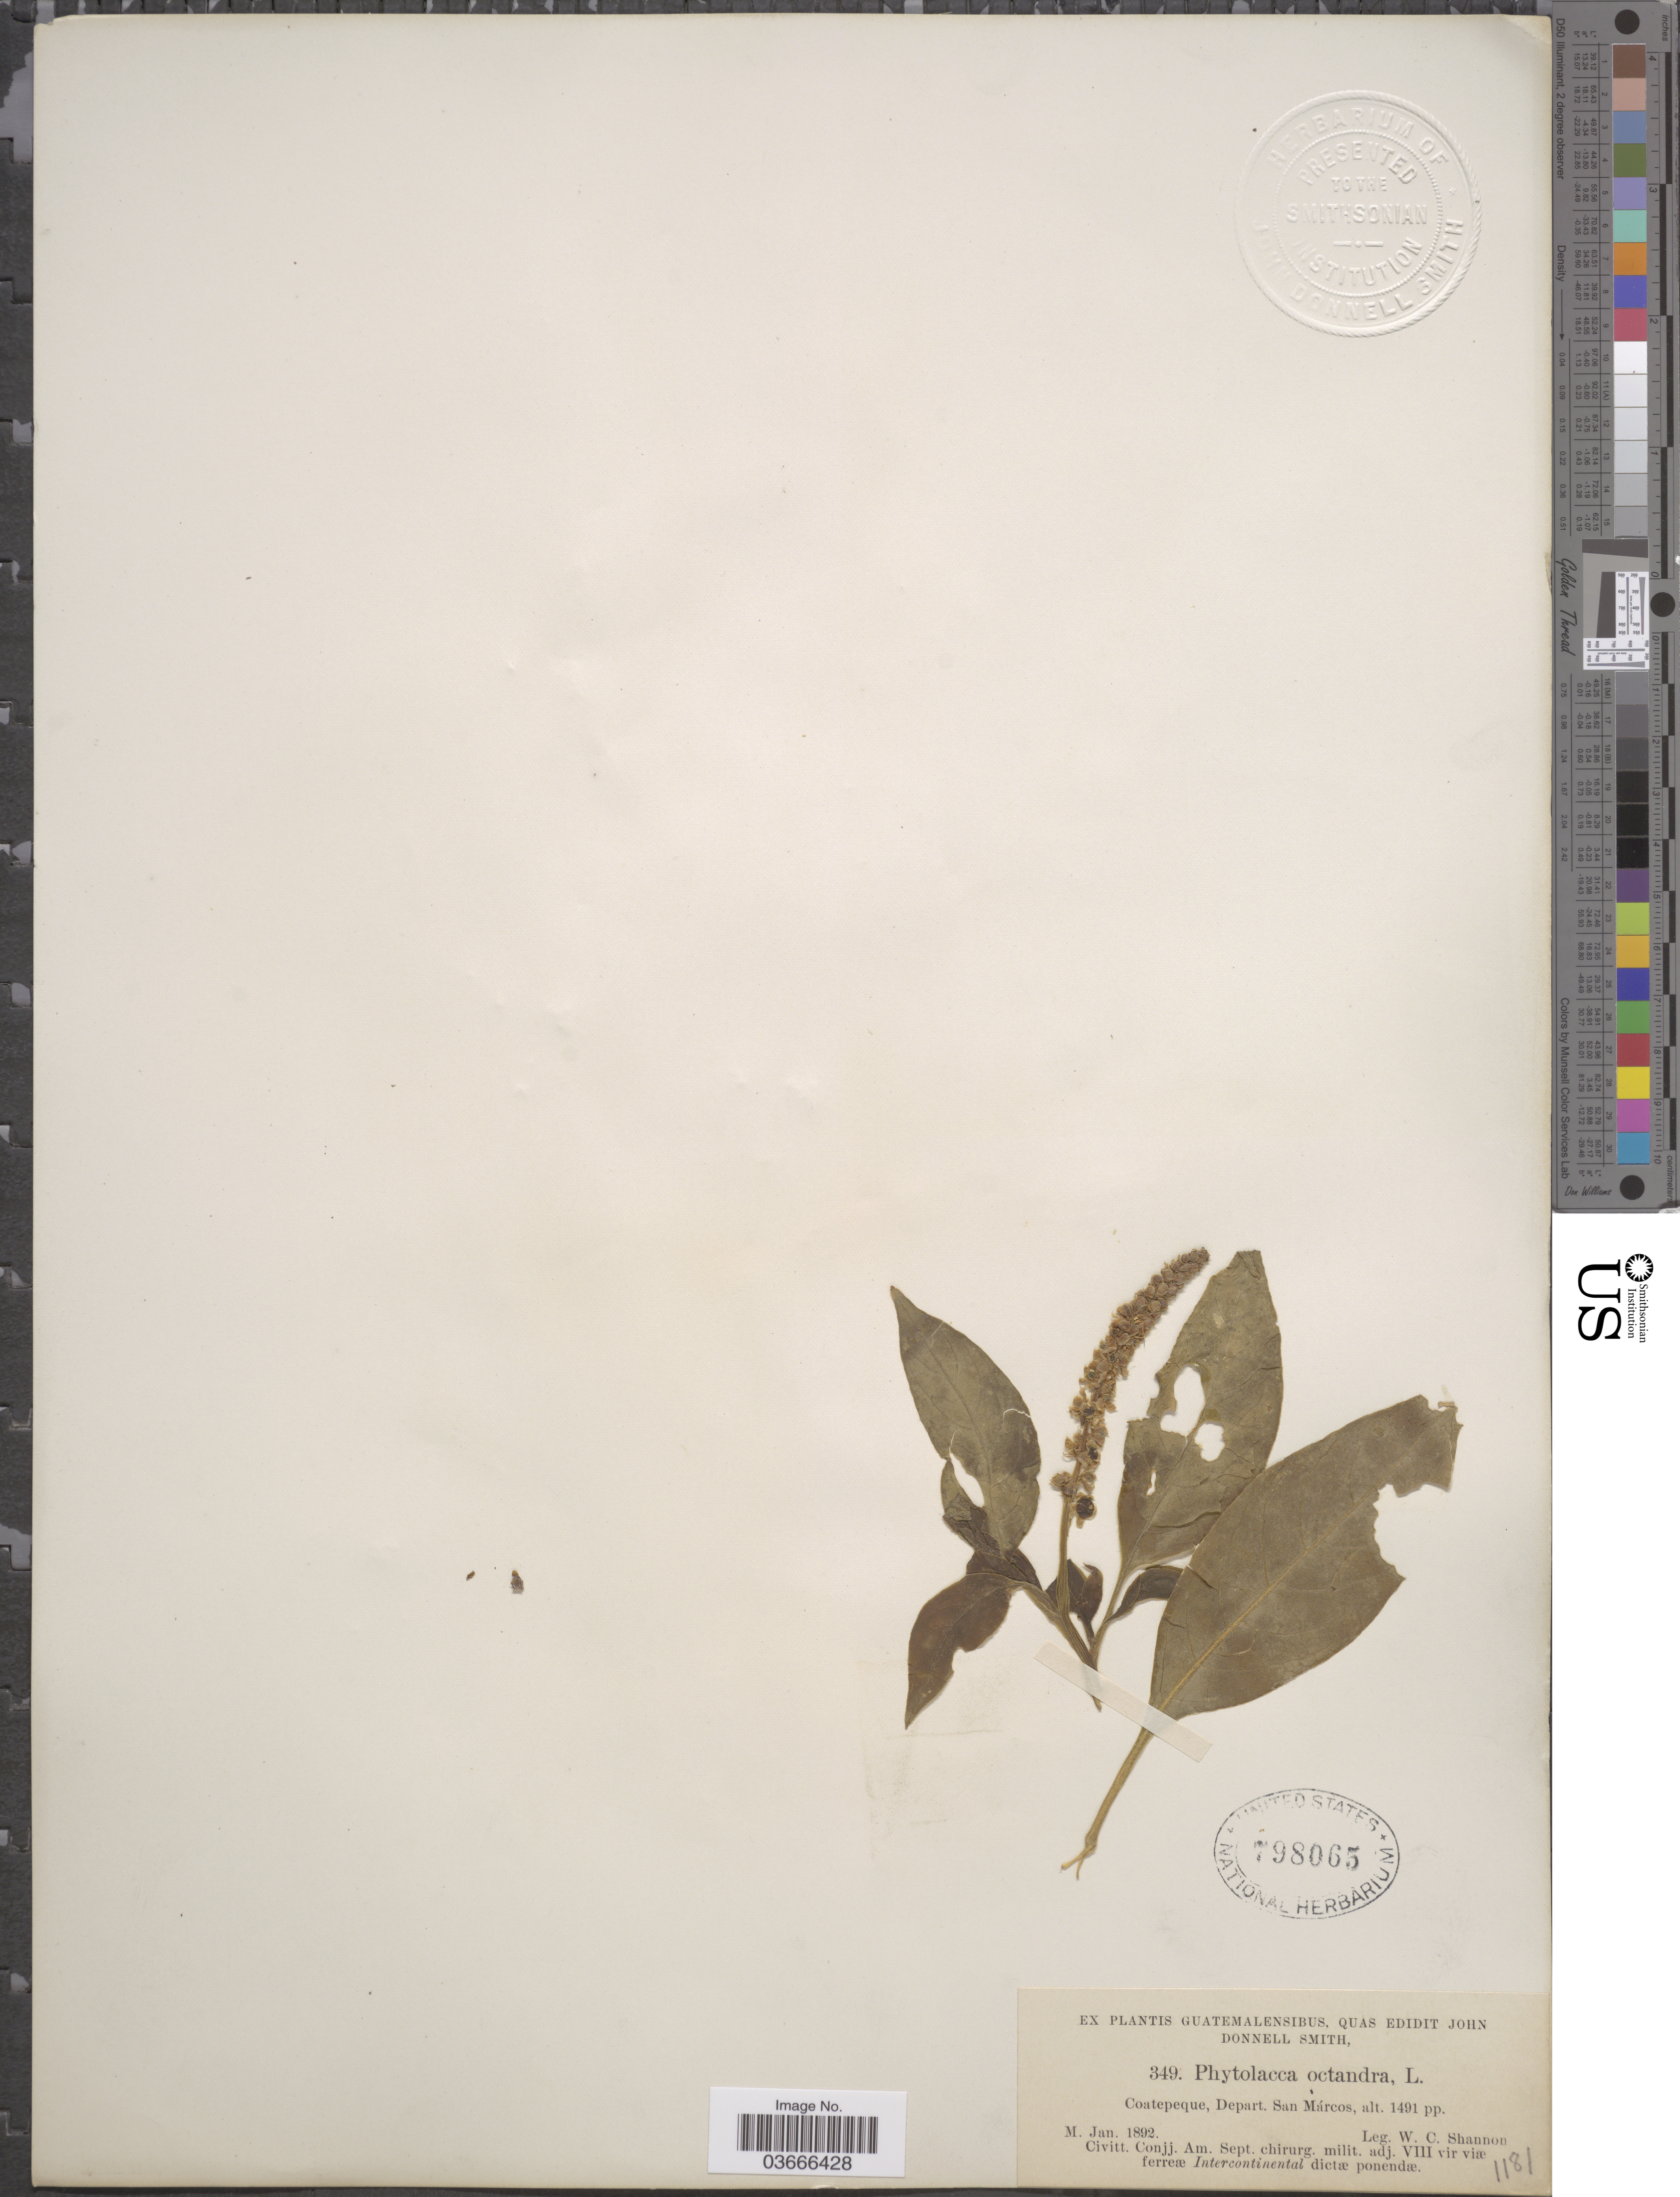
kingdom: Plantae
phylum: Tracheophyta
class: Magnoliopsida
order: Caryophyllales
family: Phytolaccaceae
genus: Phytolacca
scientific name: Phytolacca icosandra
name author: L.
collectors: W. C. Shannon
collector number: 349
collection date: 1892-01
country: Guatemala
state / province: San Marcos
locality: Coatepeque, Deaprt. San Márcos.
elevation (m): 454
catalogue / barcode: US 798065